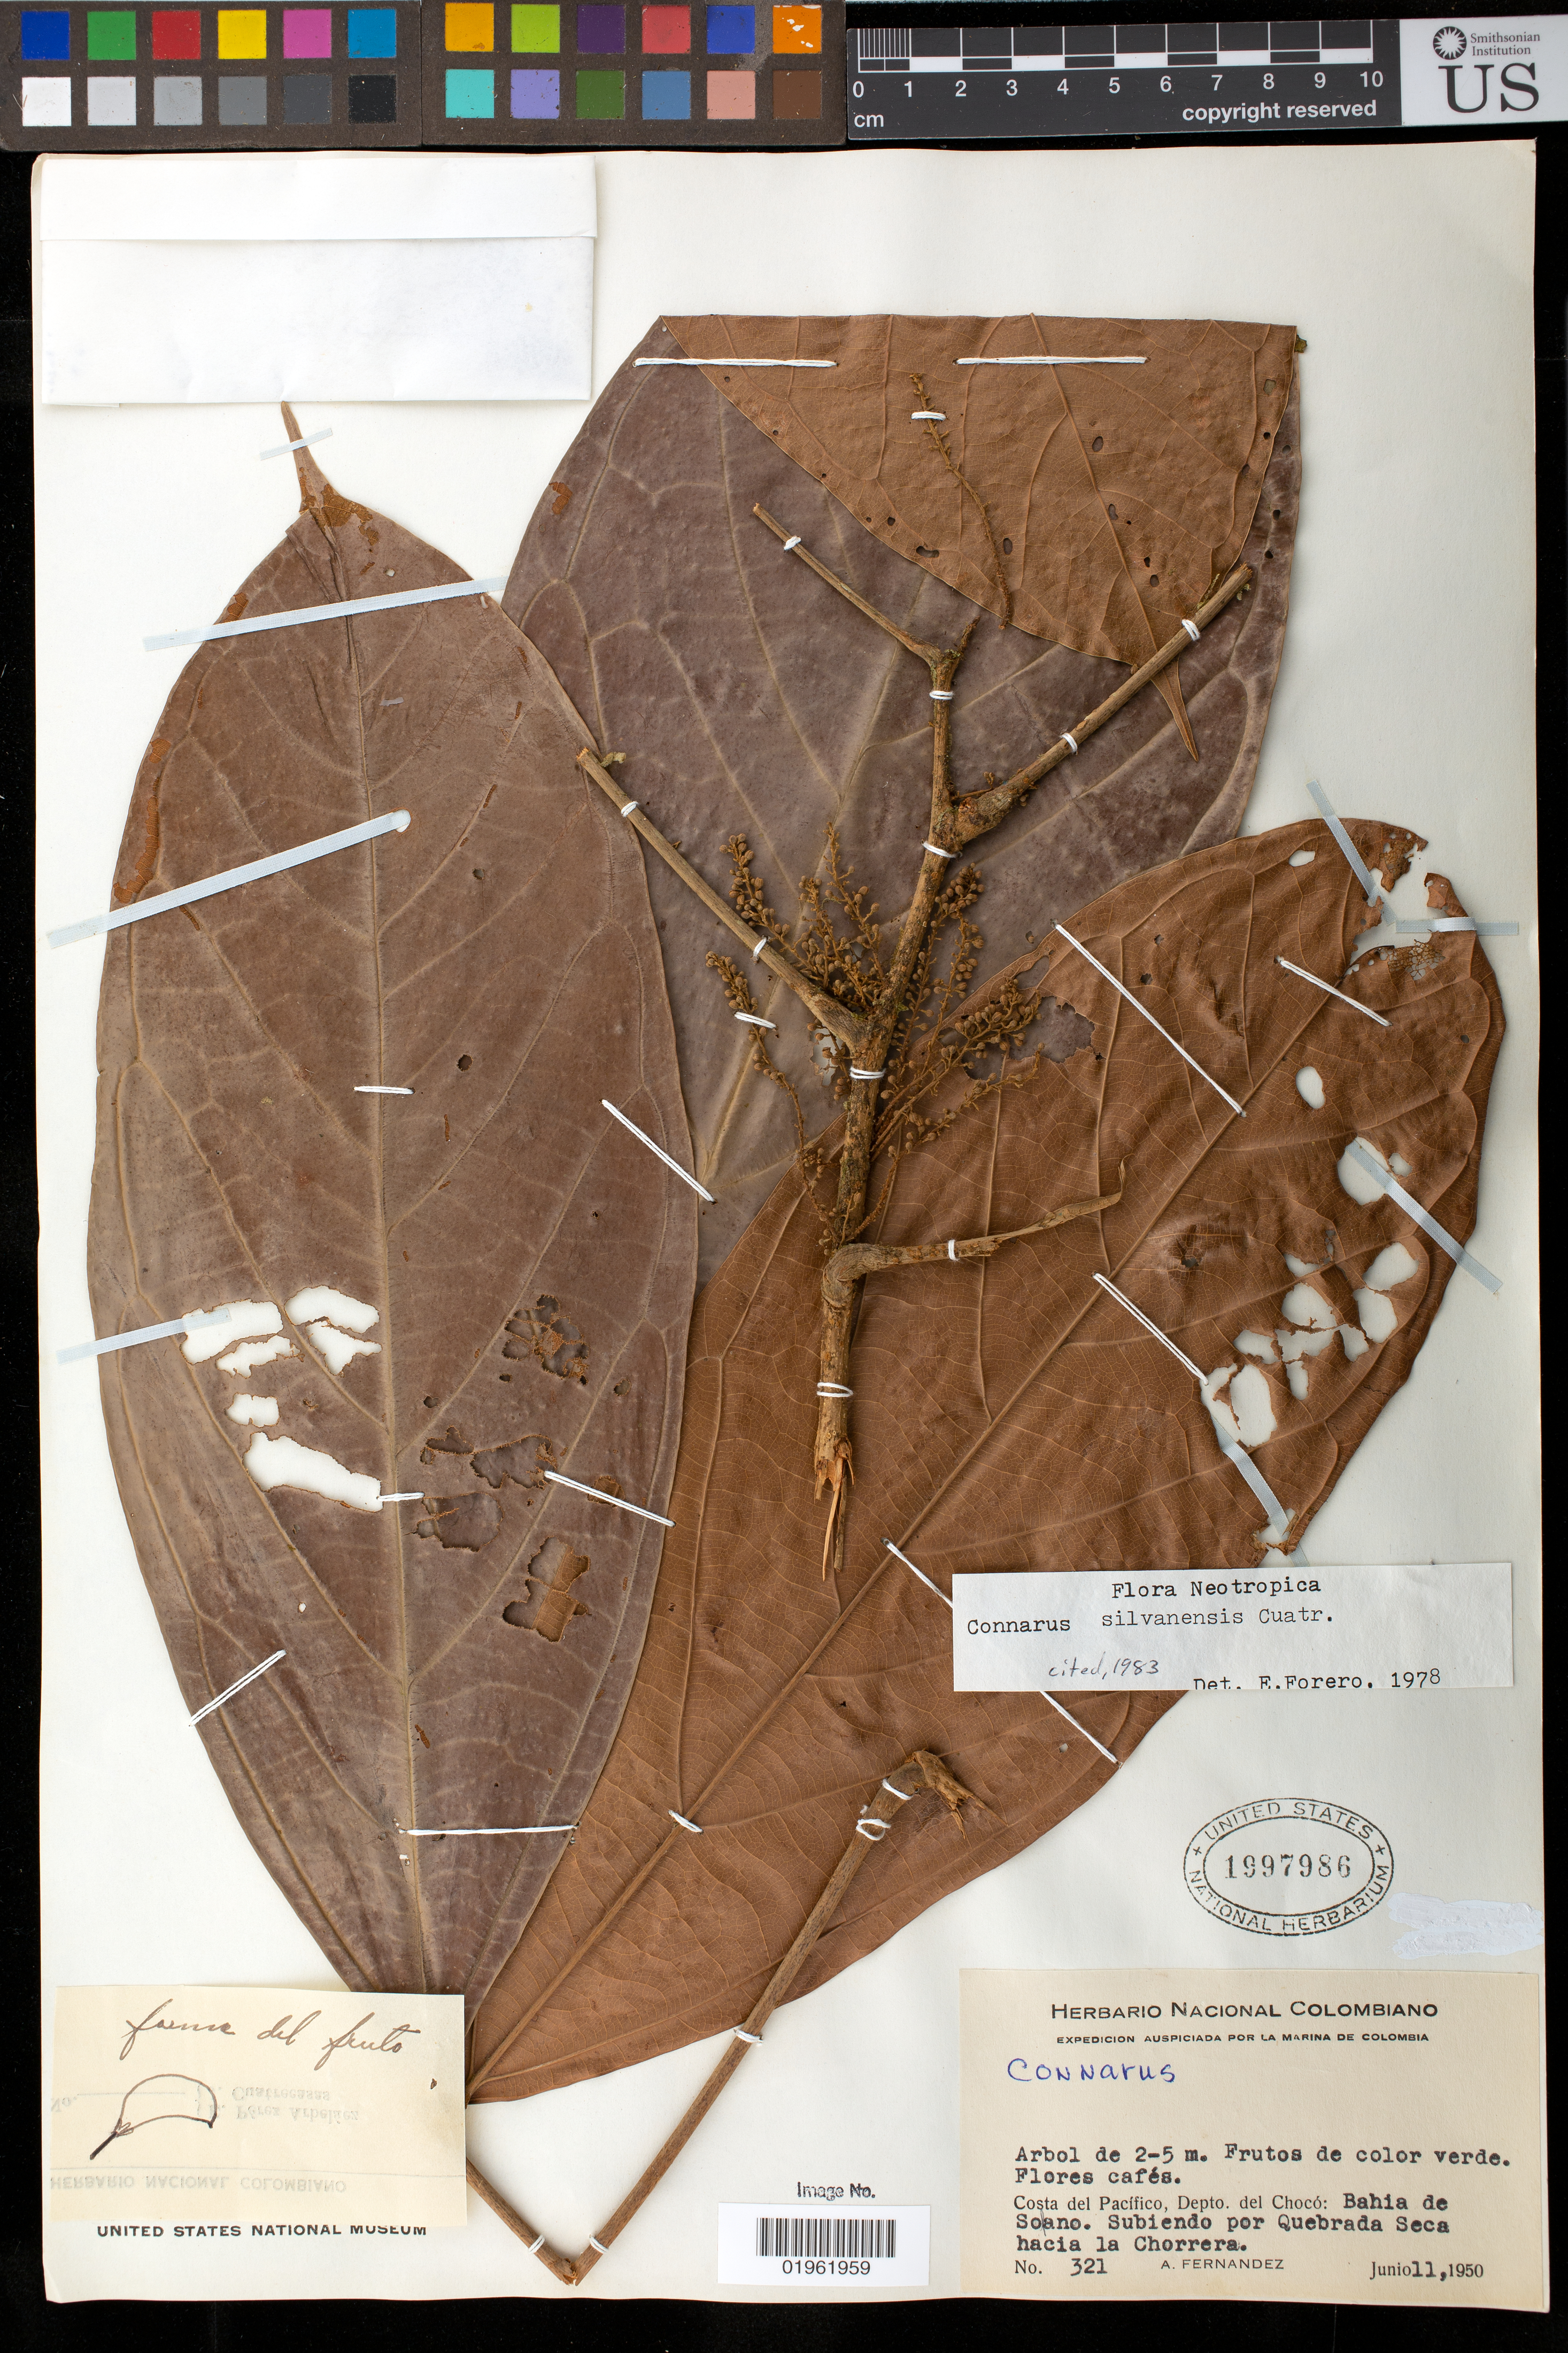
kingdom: Plantae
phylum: Tracheophyta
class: Magnoliopsida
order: Oxalidales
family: Connaraceae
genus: Connarus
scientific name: Connarus silvanensis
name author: Cuatrec.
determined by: Forero, Enrique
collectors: A. Fernandez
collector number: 321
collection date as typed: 11 Jun 1950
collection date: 1950-06-11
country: Colombia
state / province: Chocó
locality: Pacific coast, Solano Bay, Quebrada Seca near La Chorrera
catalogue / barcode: US 1997986